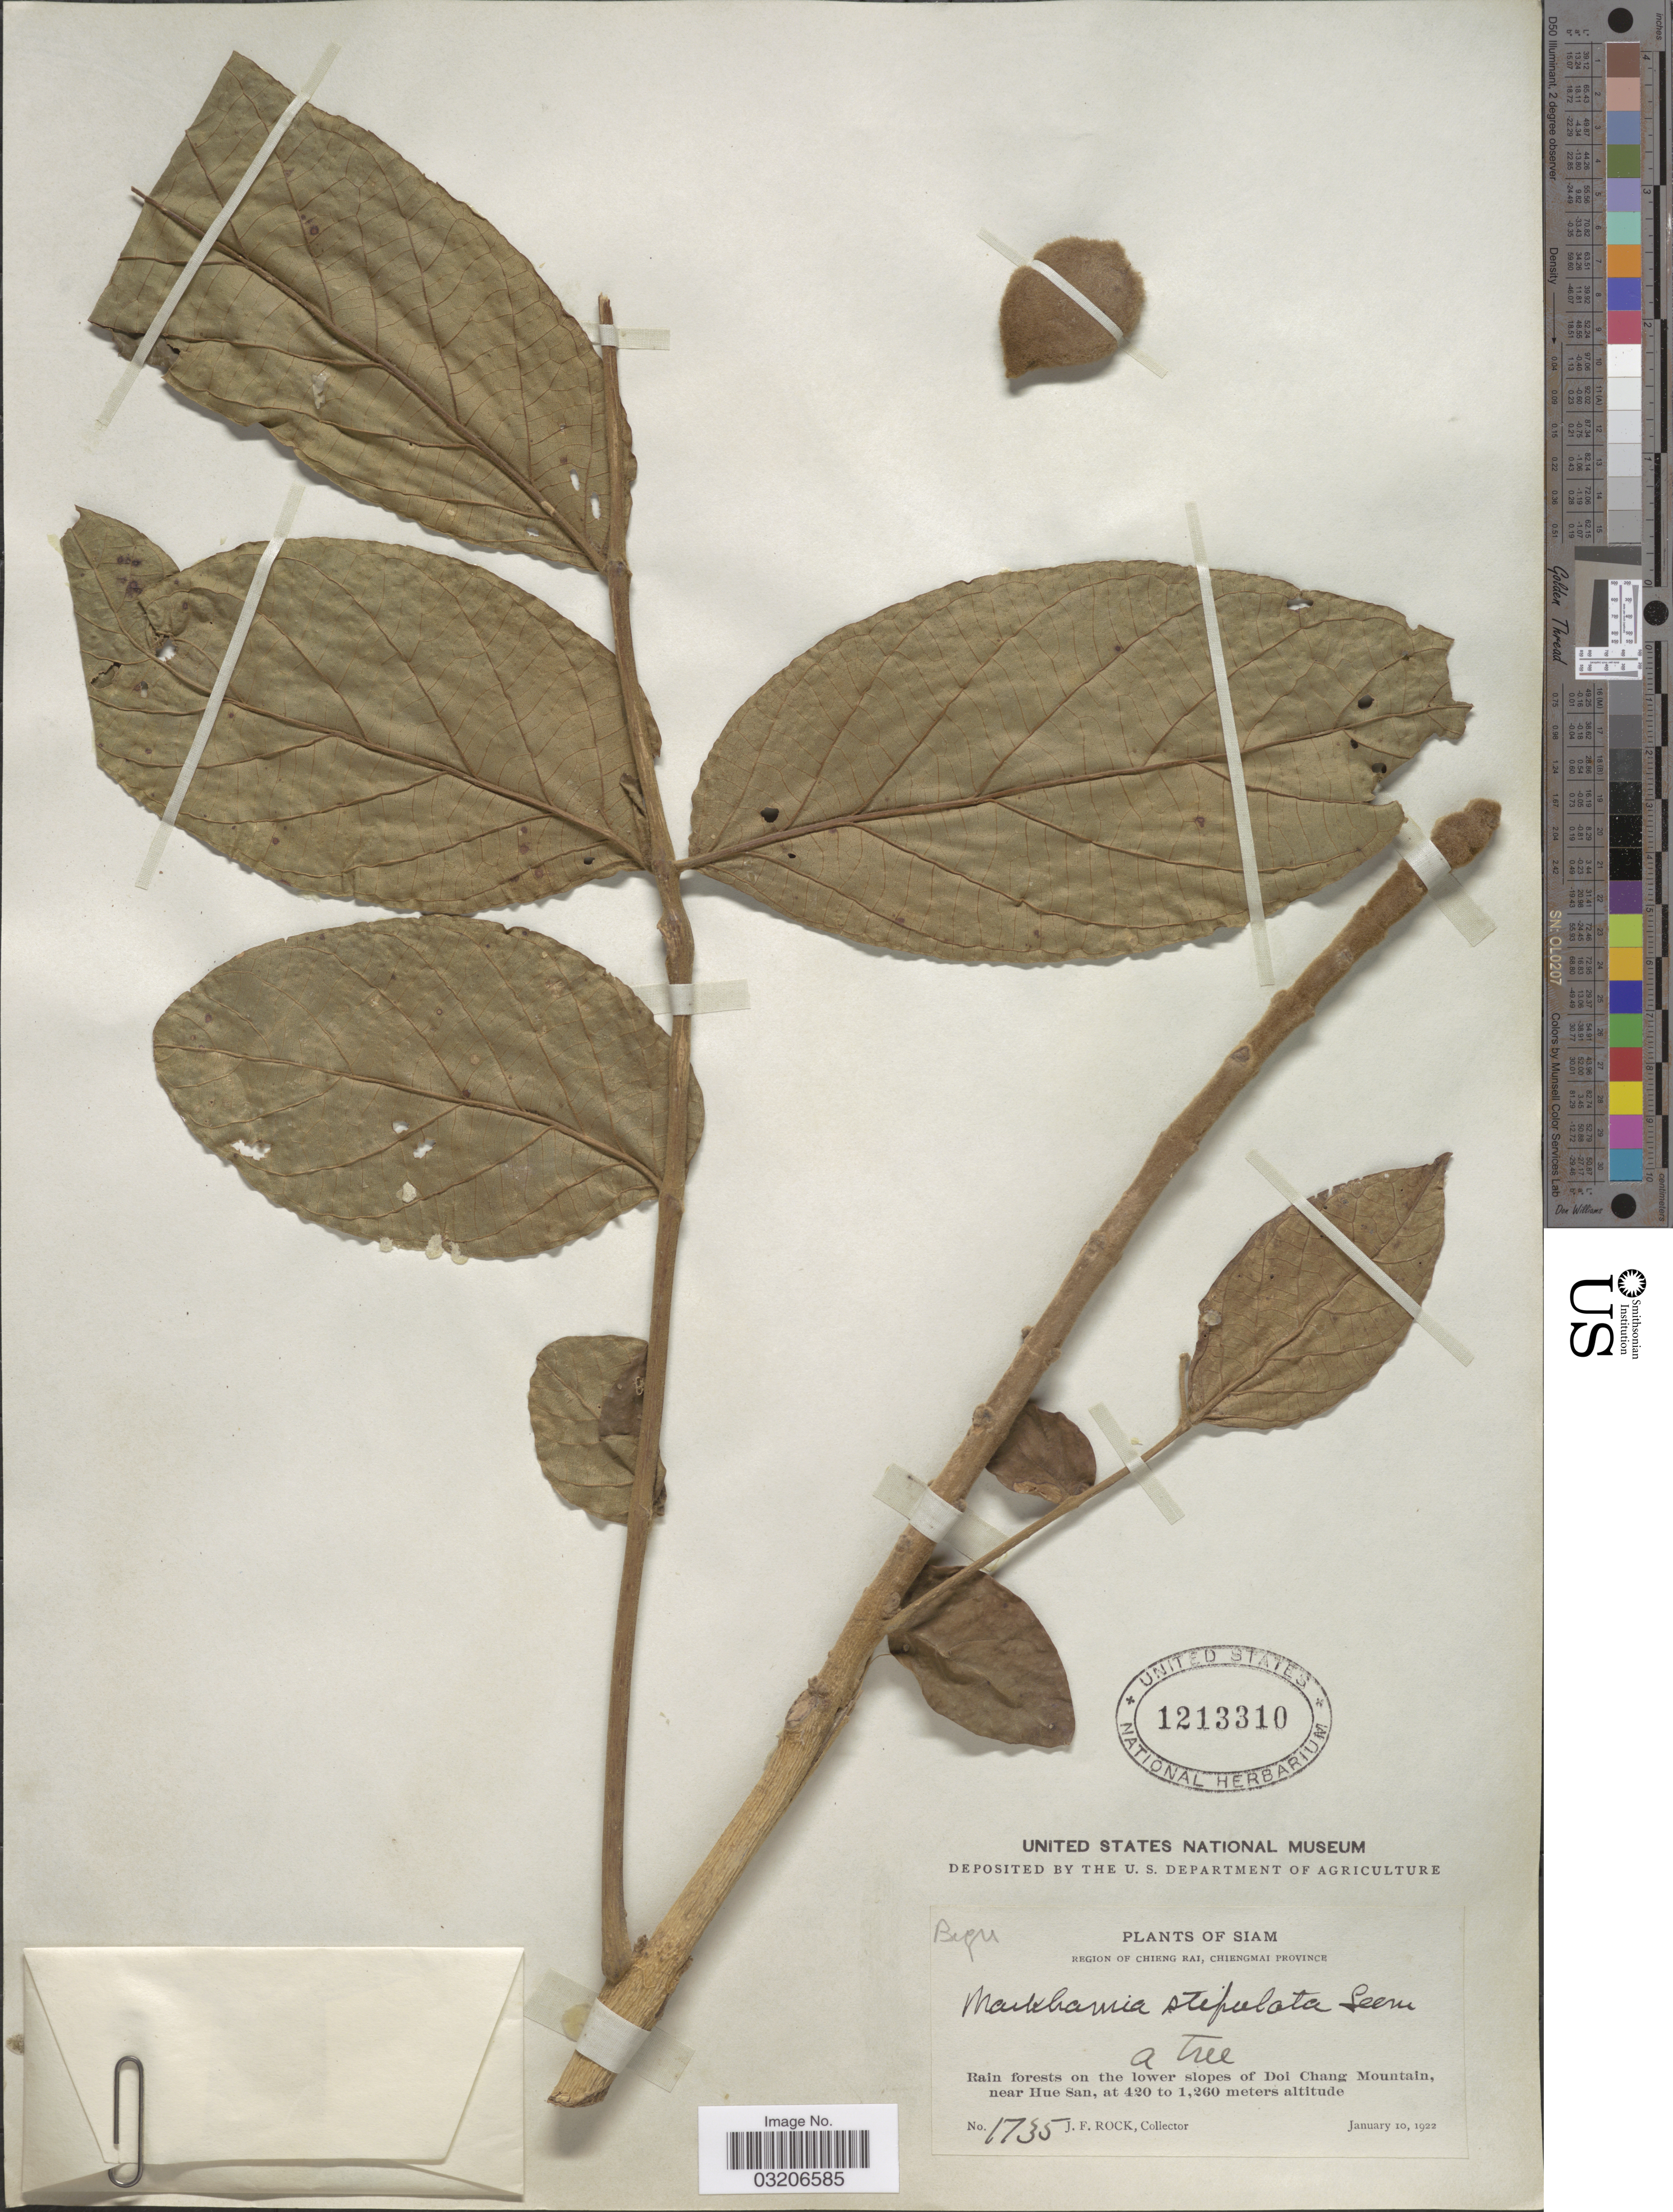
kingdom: Plantae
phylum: Tracheophyta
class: Magnoliopsida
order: Lamiales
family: Bignoniaceae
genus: Markhamia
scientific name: Markhamia stipulata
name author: (Wall.) Seem.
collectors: J. Rock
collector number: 1735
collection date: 1922-01-10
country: Thailand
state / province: Chiang Mai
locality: Siam. Region of Chieng Rai, Chiengmai Province. Rain forests on the lower slopes of Doi Chang Mountain, near Hue San.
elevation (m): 420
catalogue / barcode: US 1213310